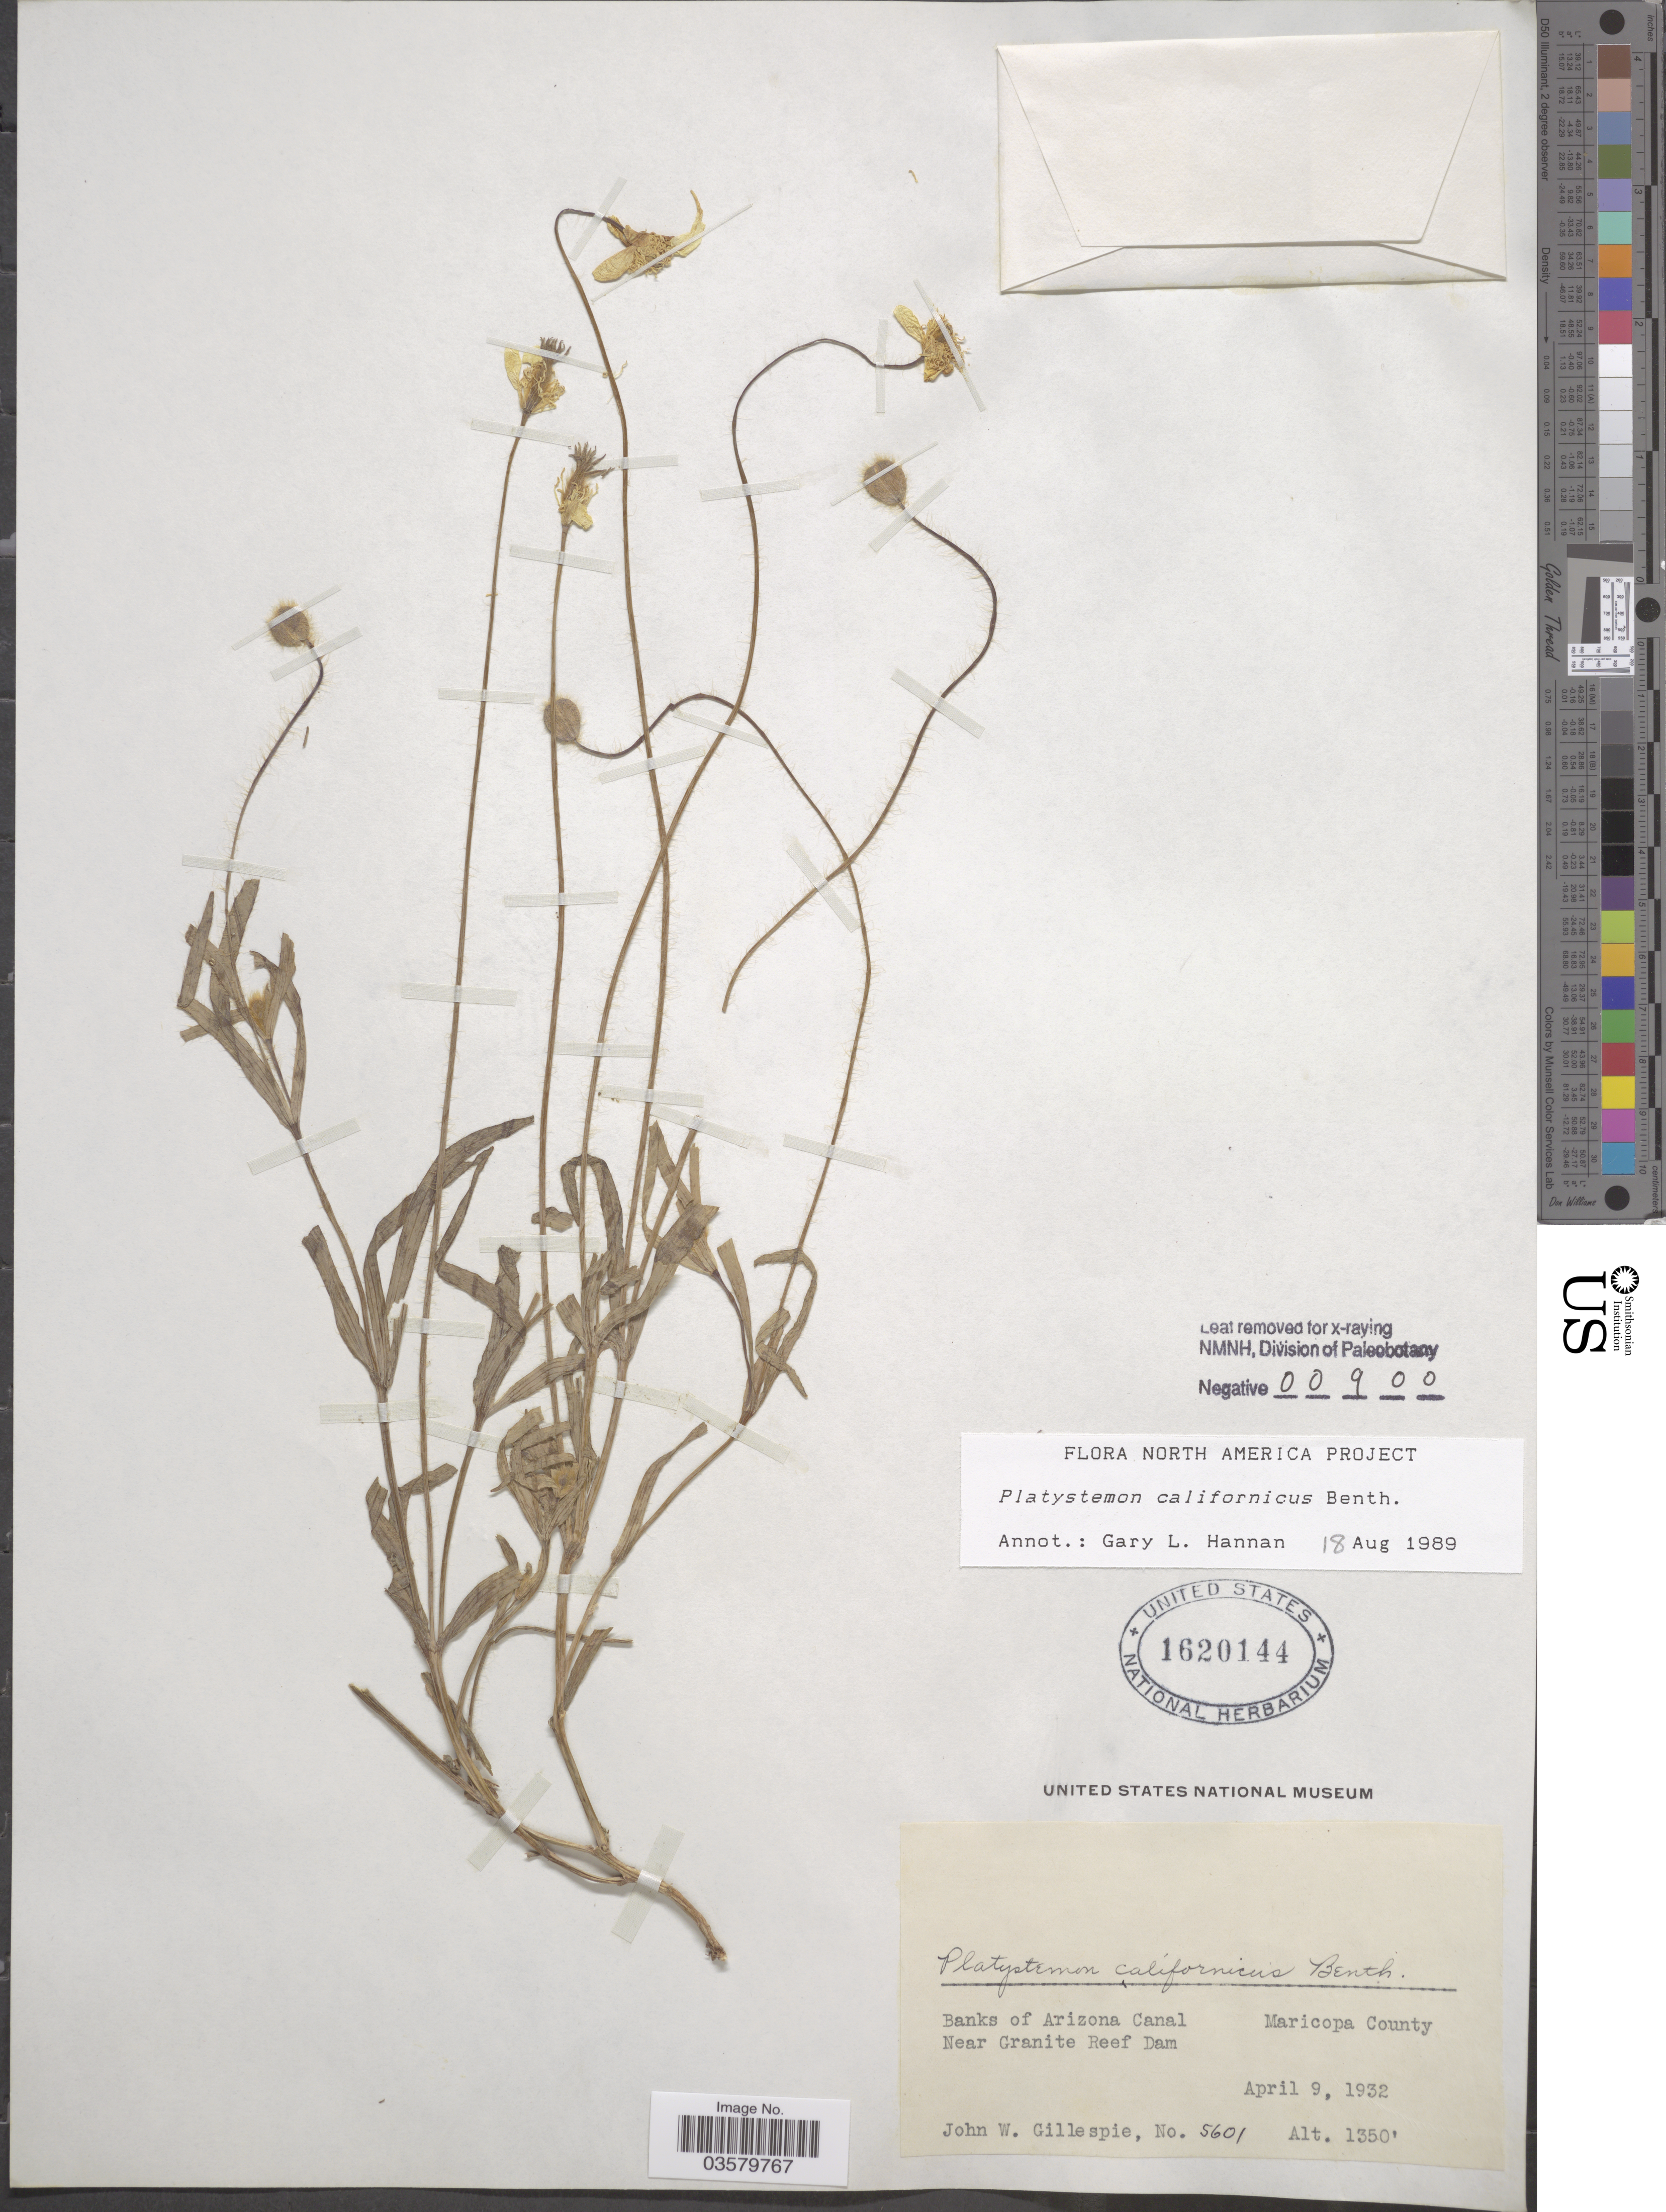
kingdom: Plantae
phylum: Tracheophyta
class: Magnoliopsida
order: Ranunculales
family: Papaveraceae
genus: Platystemon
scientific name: Platystemon californicus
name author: Benth.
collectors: J. W. Gillespie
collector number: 5601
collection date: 1932-04-09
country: United States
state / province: Arizona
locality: Banks of Arizona Canal. Maricopa County. Near Granite Reef Dam.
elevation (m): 411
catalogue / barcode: US 1620144